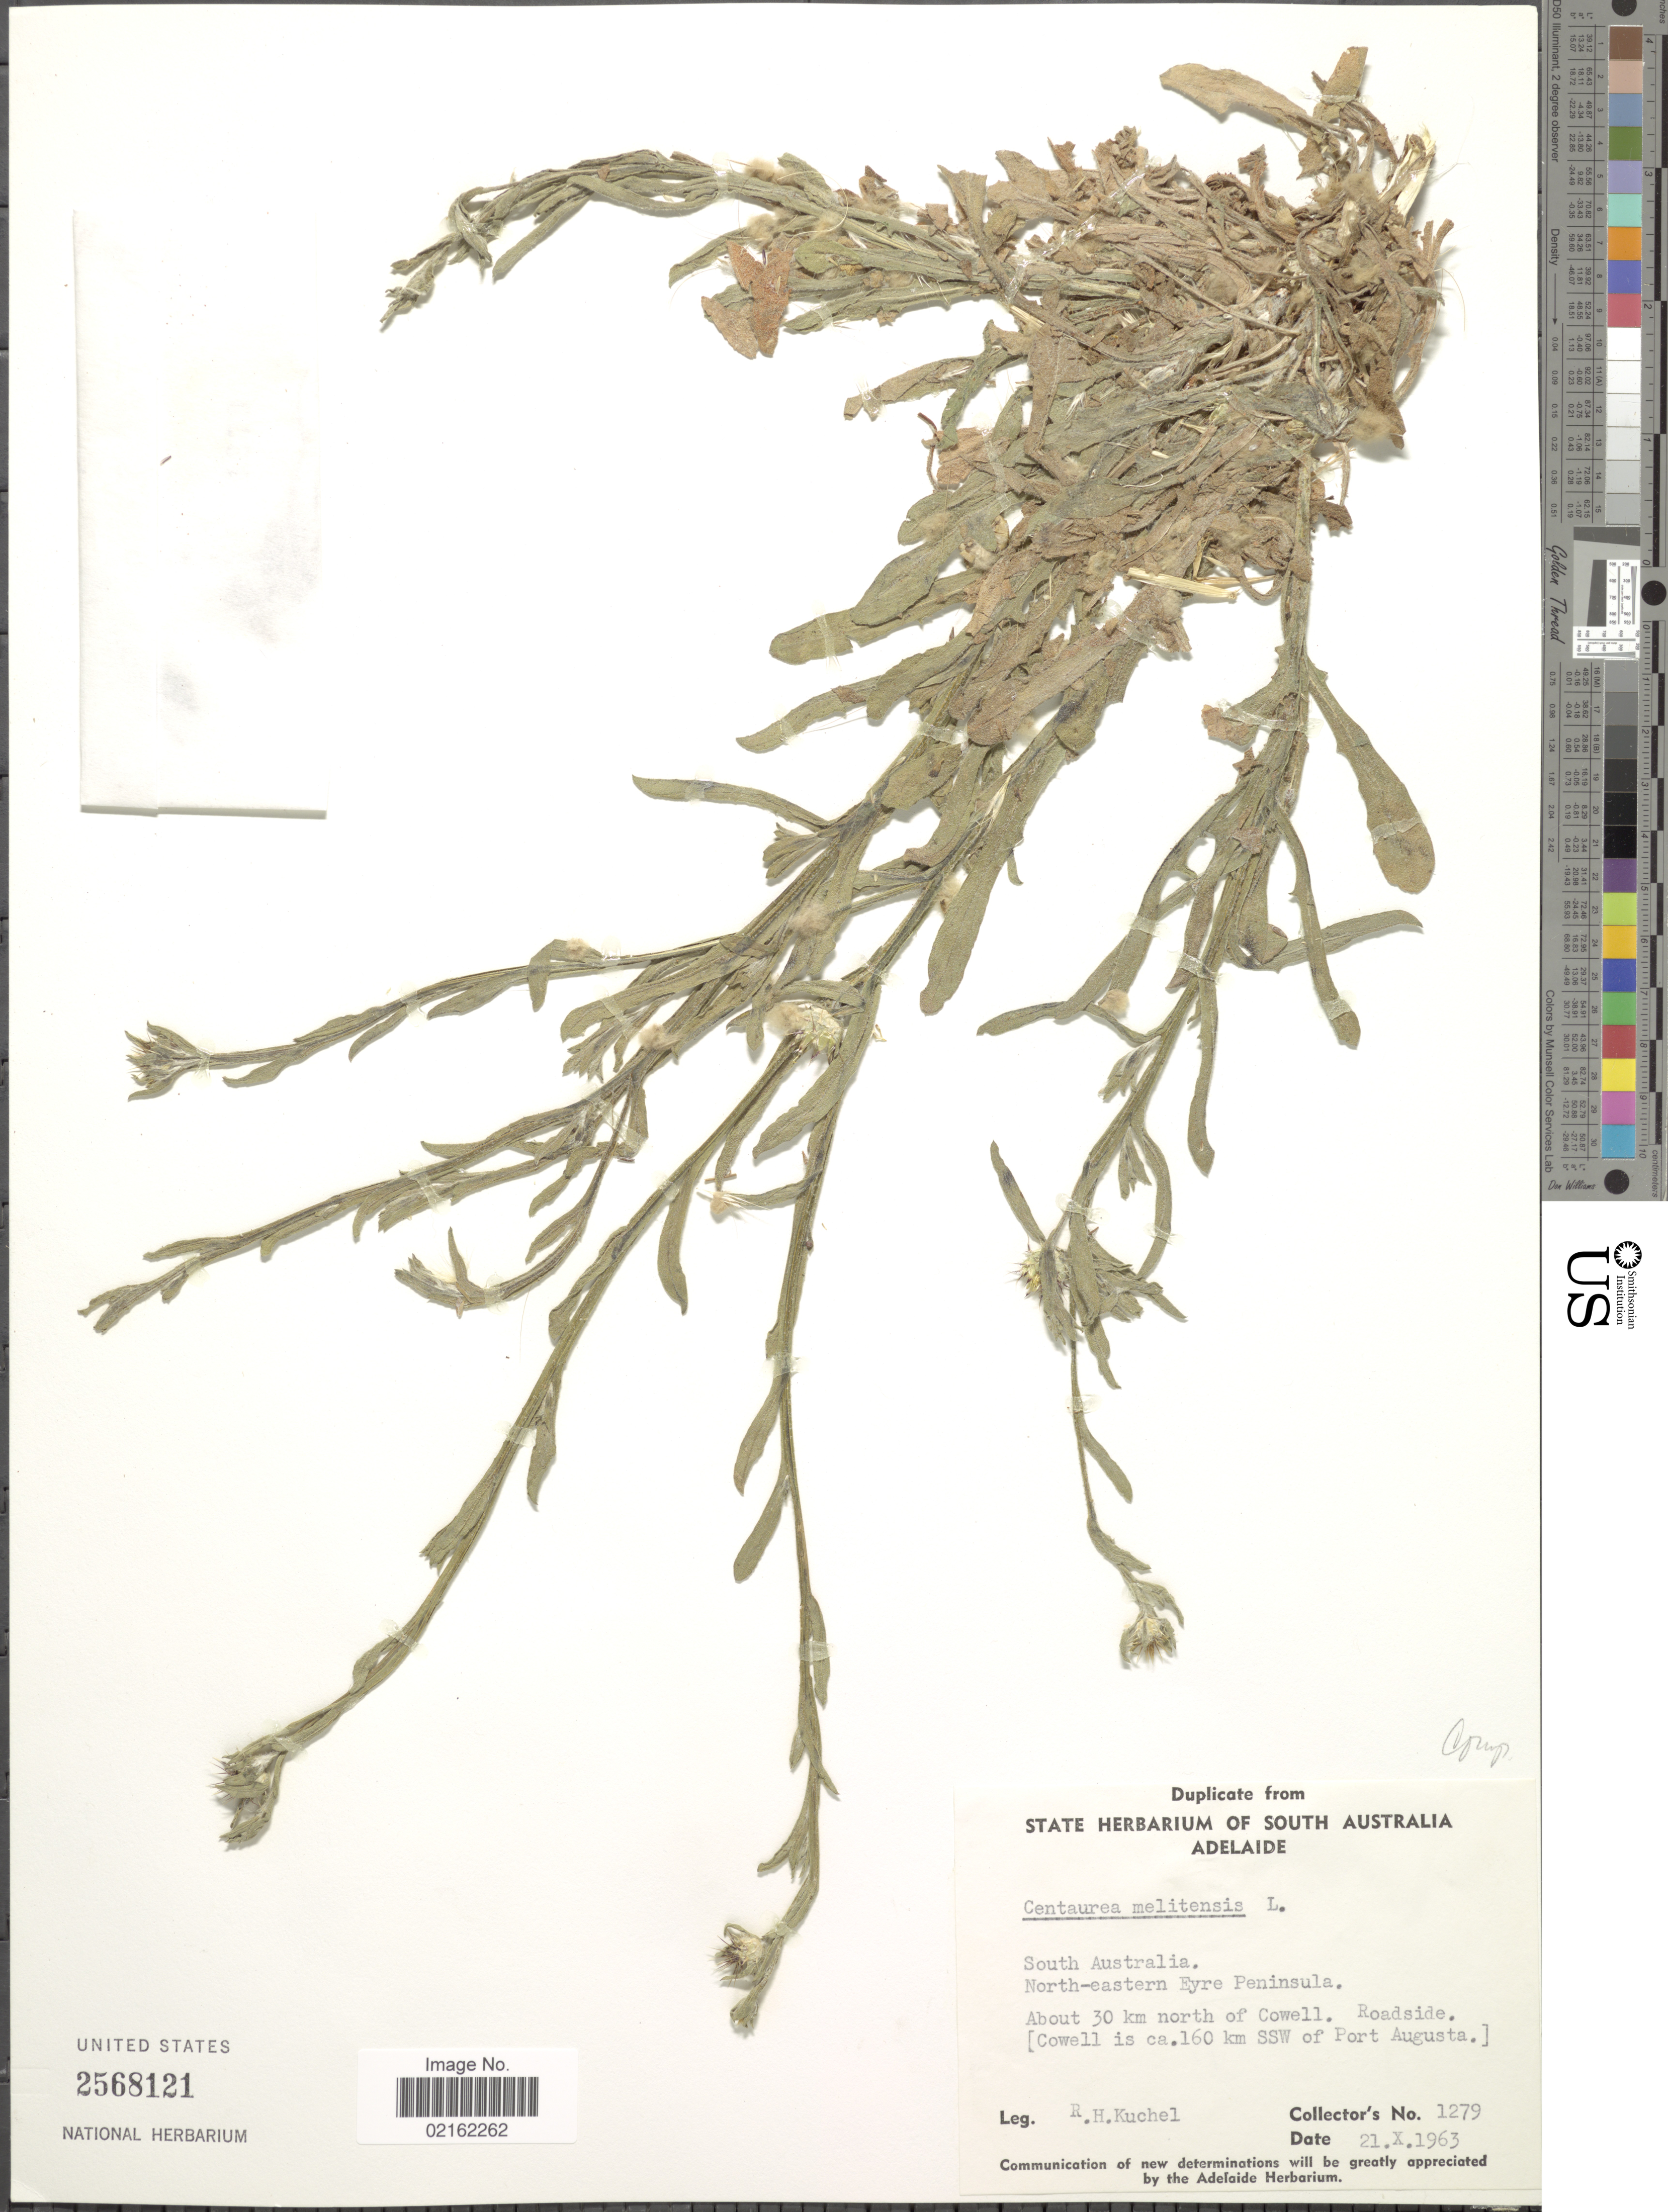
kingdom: Plantae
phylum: Tracheophyta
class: Magnoliopsida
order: Asterales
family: Asteraceae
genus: Centaurea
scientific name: Centaurea melitensis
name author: L.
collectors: R. Kuchel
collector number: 1279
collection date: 1963-10-21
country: Australia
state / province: South Australia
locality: North-eastern Eyre Peninsula, about 30 km north of Cowell, (Cowell is ca 160 km SSW of Port Augusta)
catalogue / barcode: US 2568121